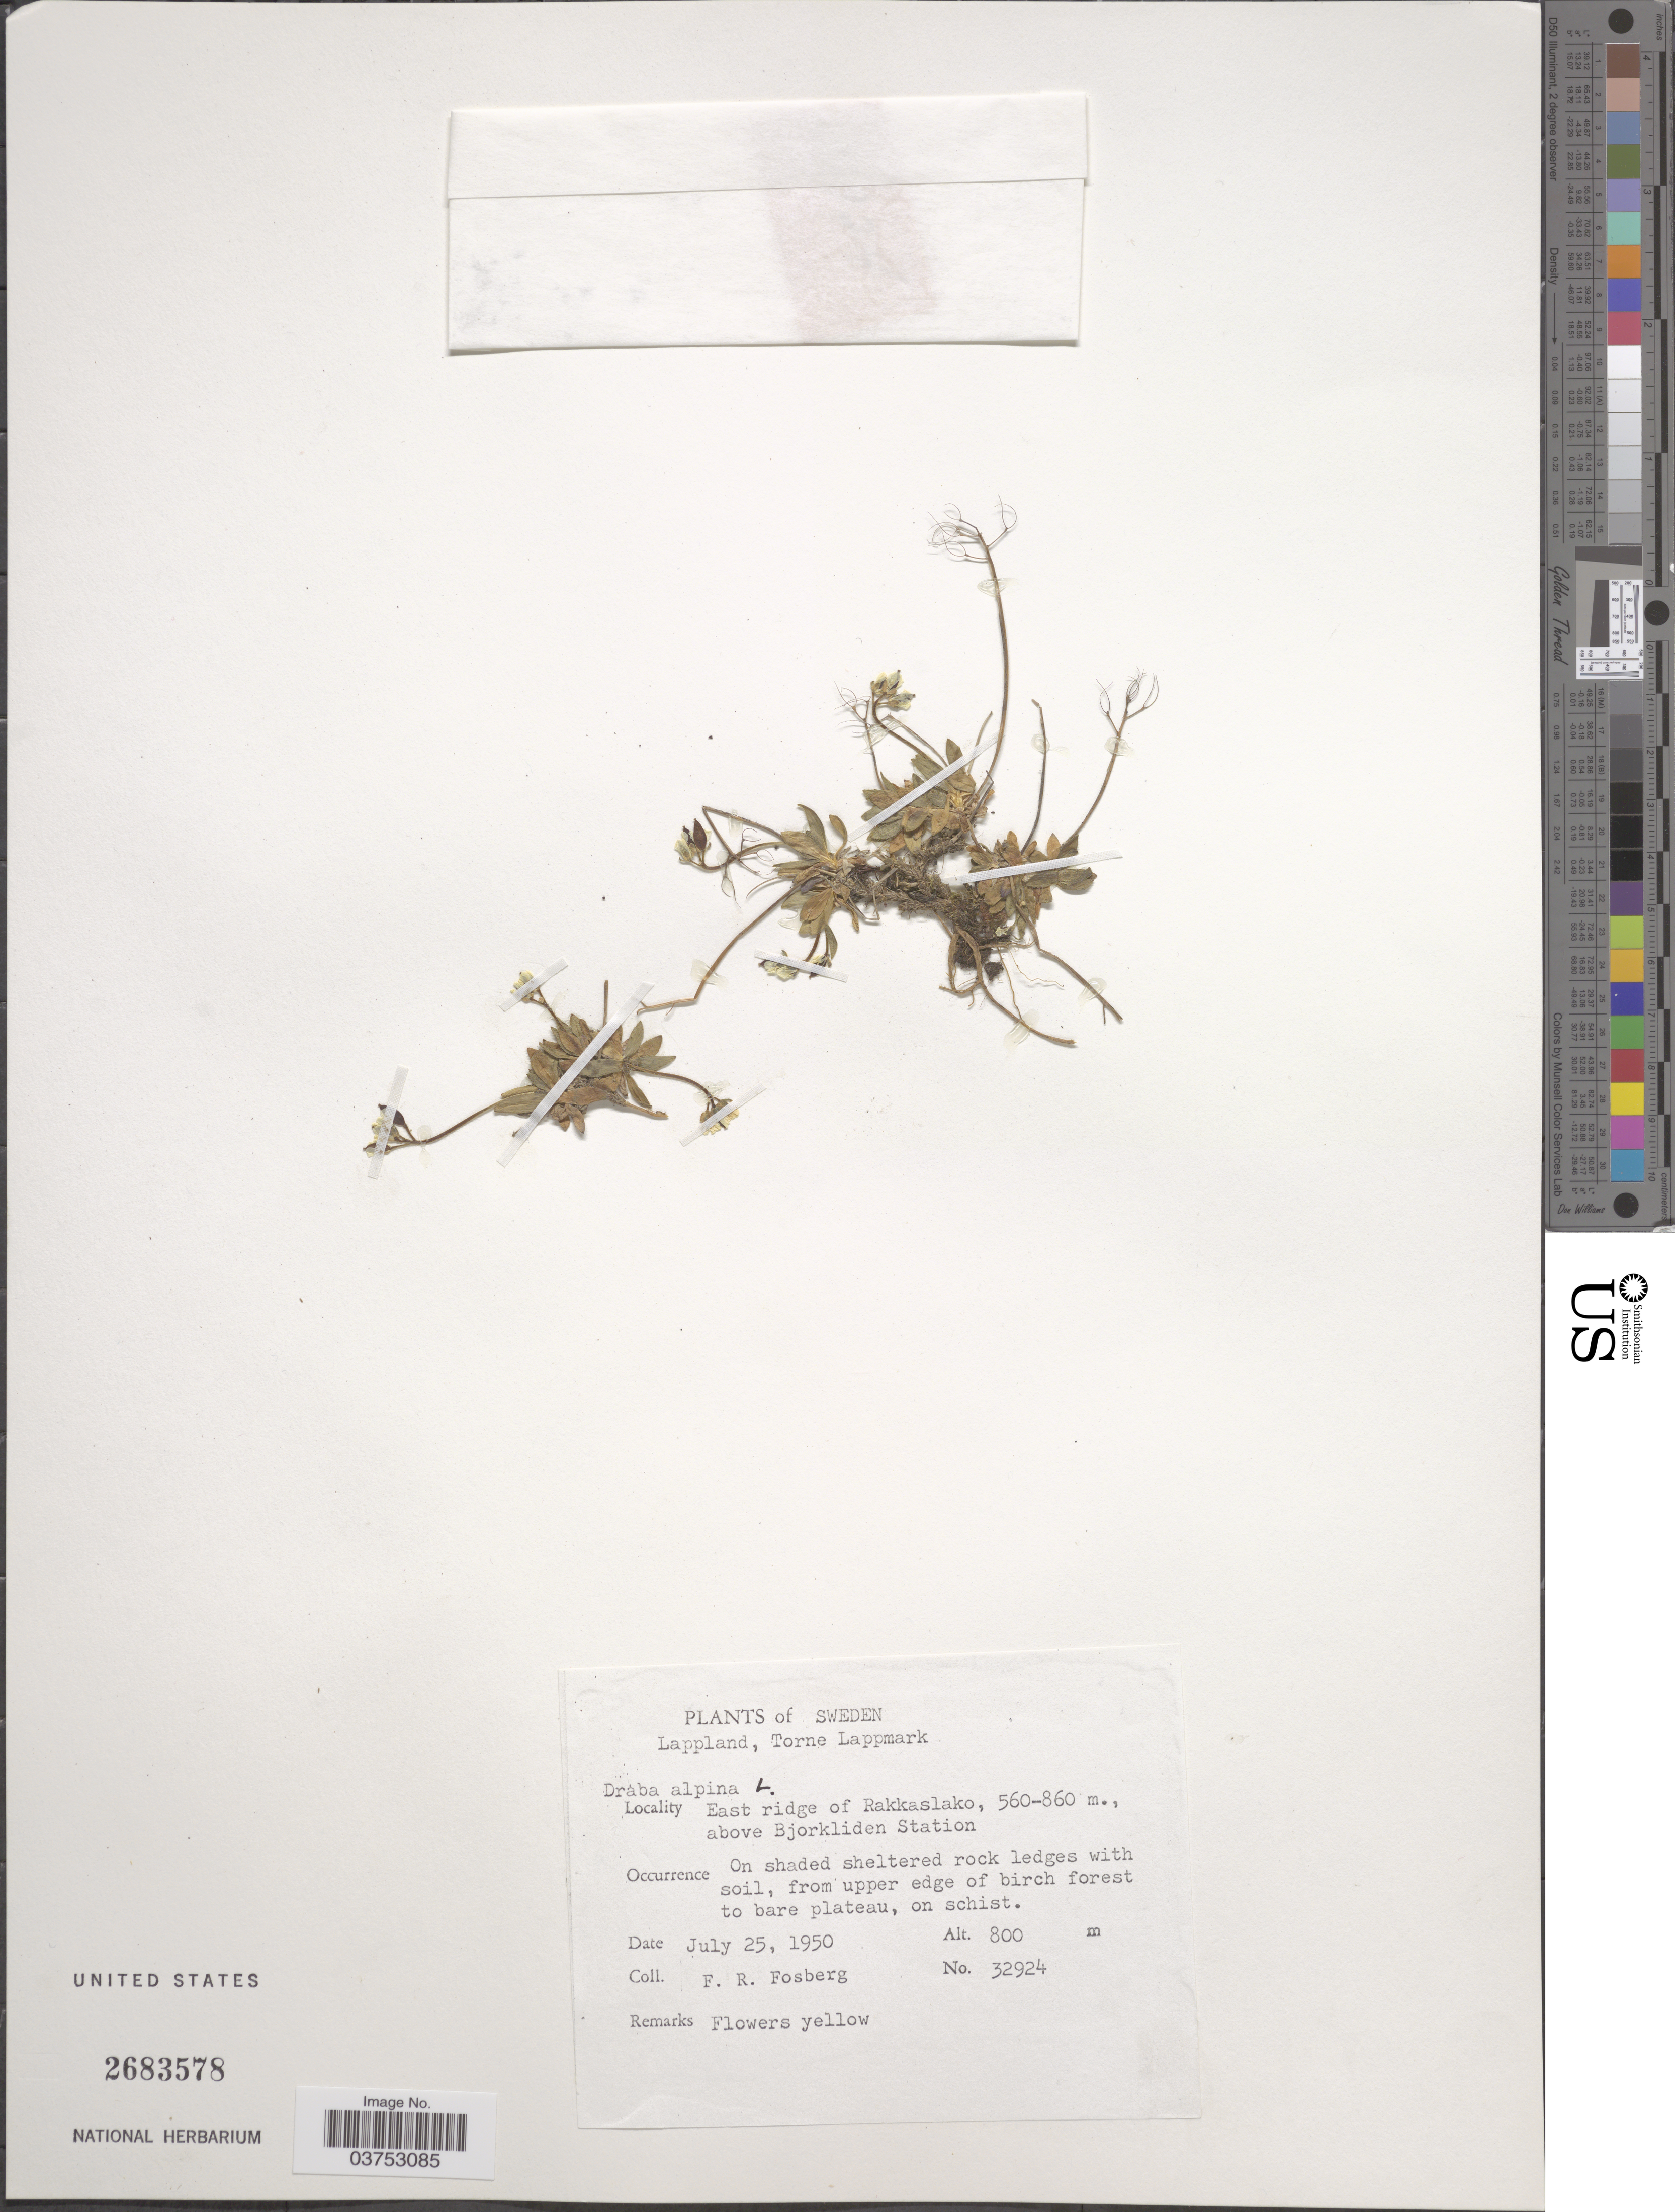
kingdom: Plantae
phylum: Tracheophyta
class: Magnoliopsida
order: Brassicales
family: Brassicaceae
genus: Draba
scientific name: Draba alpina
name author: L.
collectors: F. R. Fosberg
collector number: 32924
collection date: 1950-07-25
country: Sweden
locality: Lappland, Torne Lappmark. East ridge of Rakkaslako, above Bjorkliden Station.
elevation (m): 800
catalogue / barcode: US 2683578